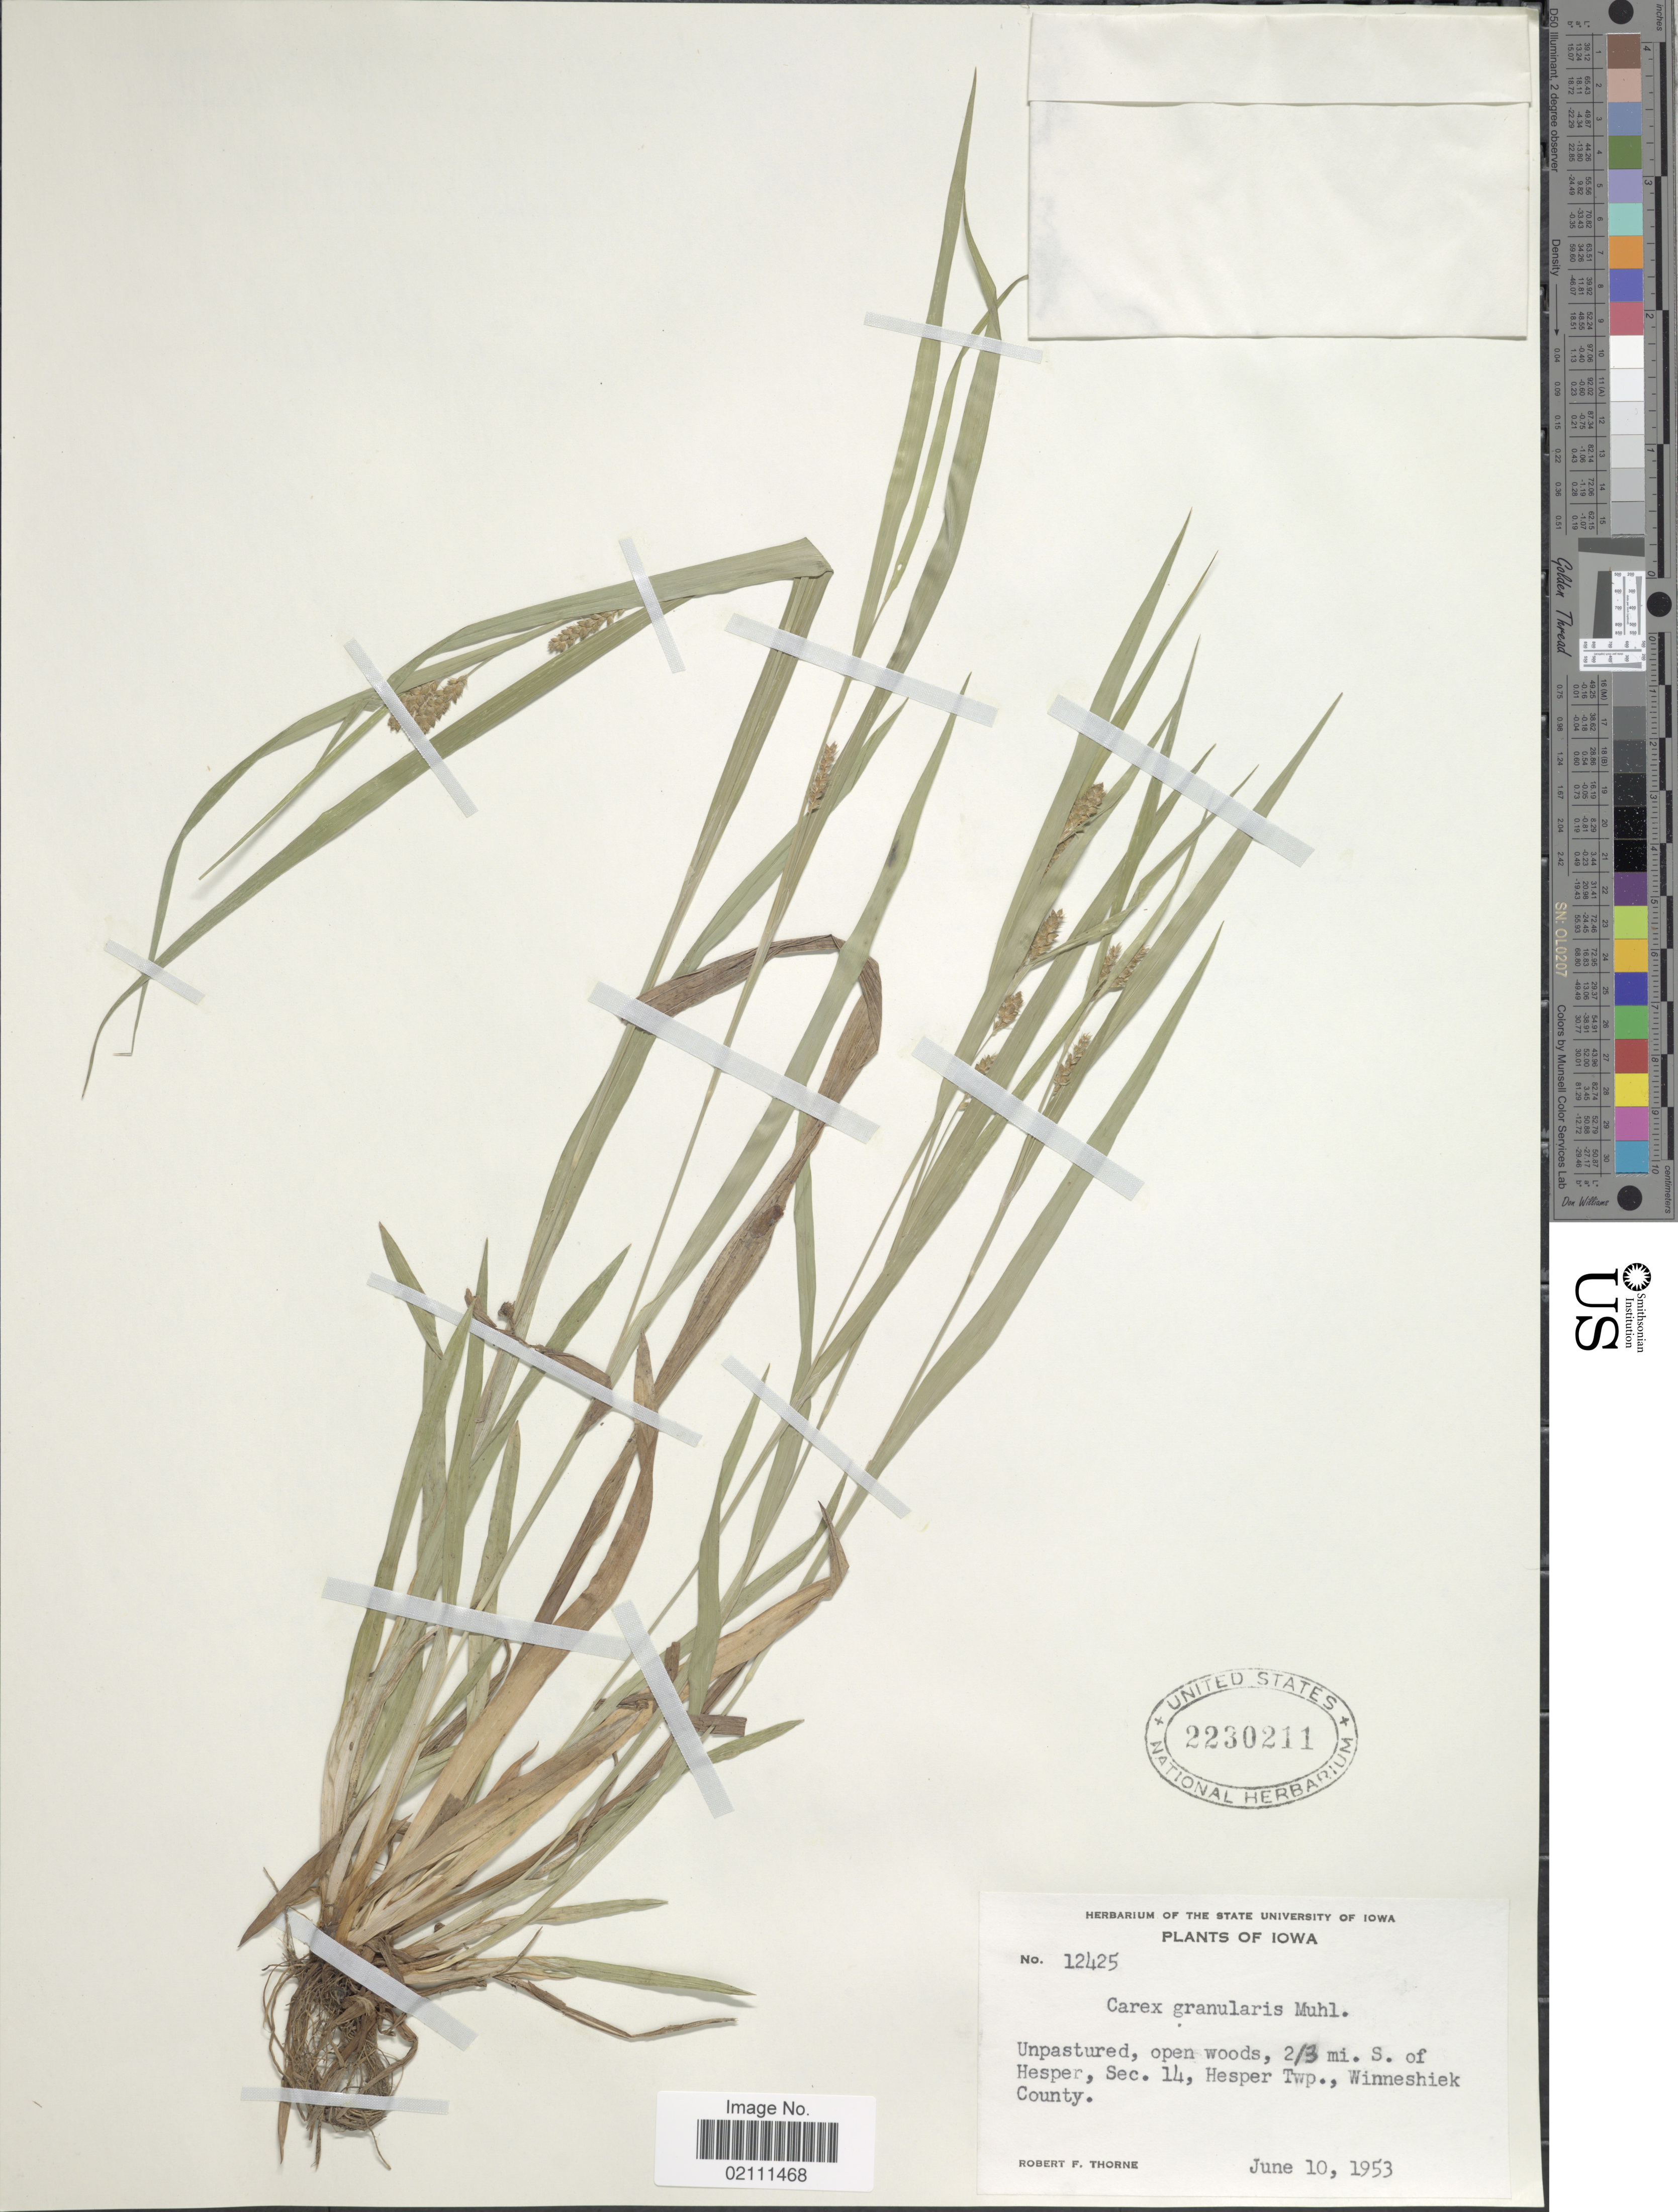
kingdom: Plantae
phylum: Tracheophyta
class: Liliopsida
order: Poales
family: Cyperaceae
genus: Carex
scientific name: Carex granularis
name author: Muhl. ex Willd.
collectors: R. F. Thorne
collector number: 12425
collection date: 1953-06-10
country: United States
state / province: Iowa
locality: Unpastures, open woods, 2/3 mi. S. of Hesper, Sec. 14, Hesper Twp., Winneshiek County.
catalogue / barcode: US 2230211